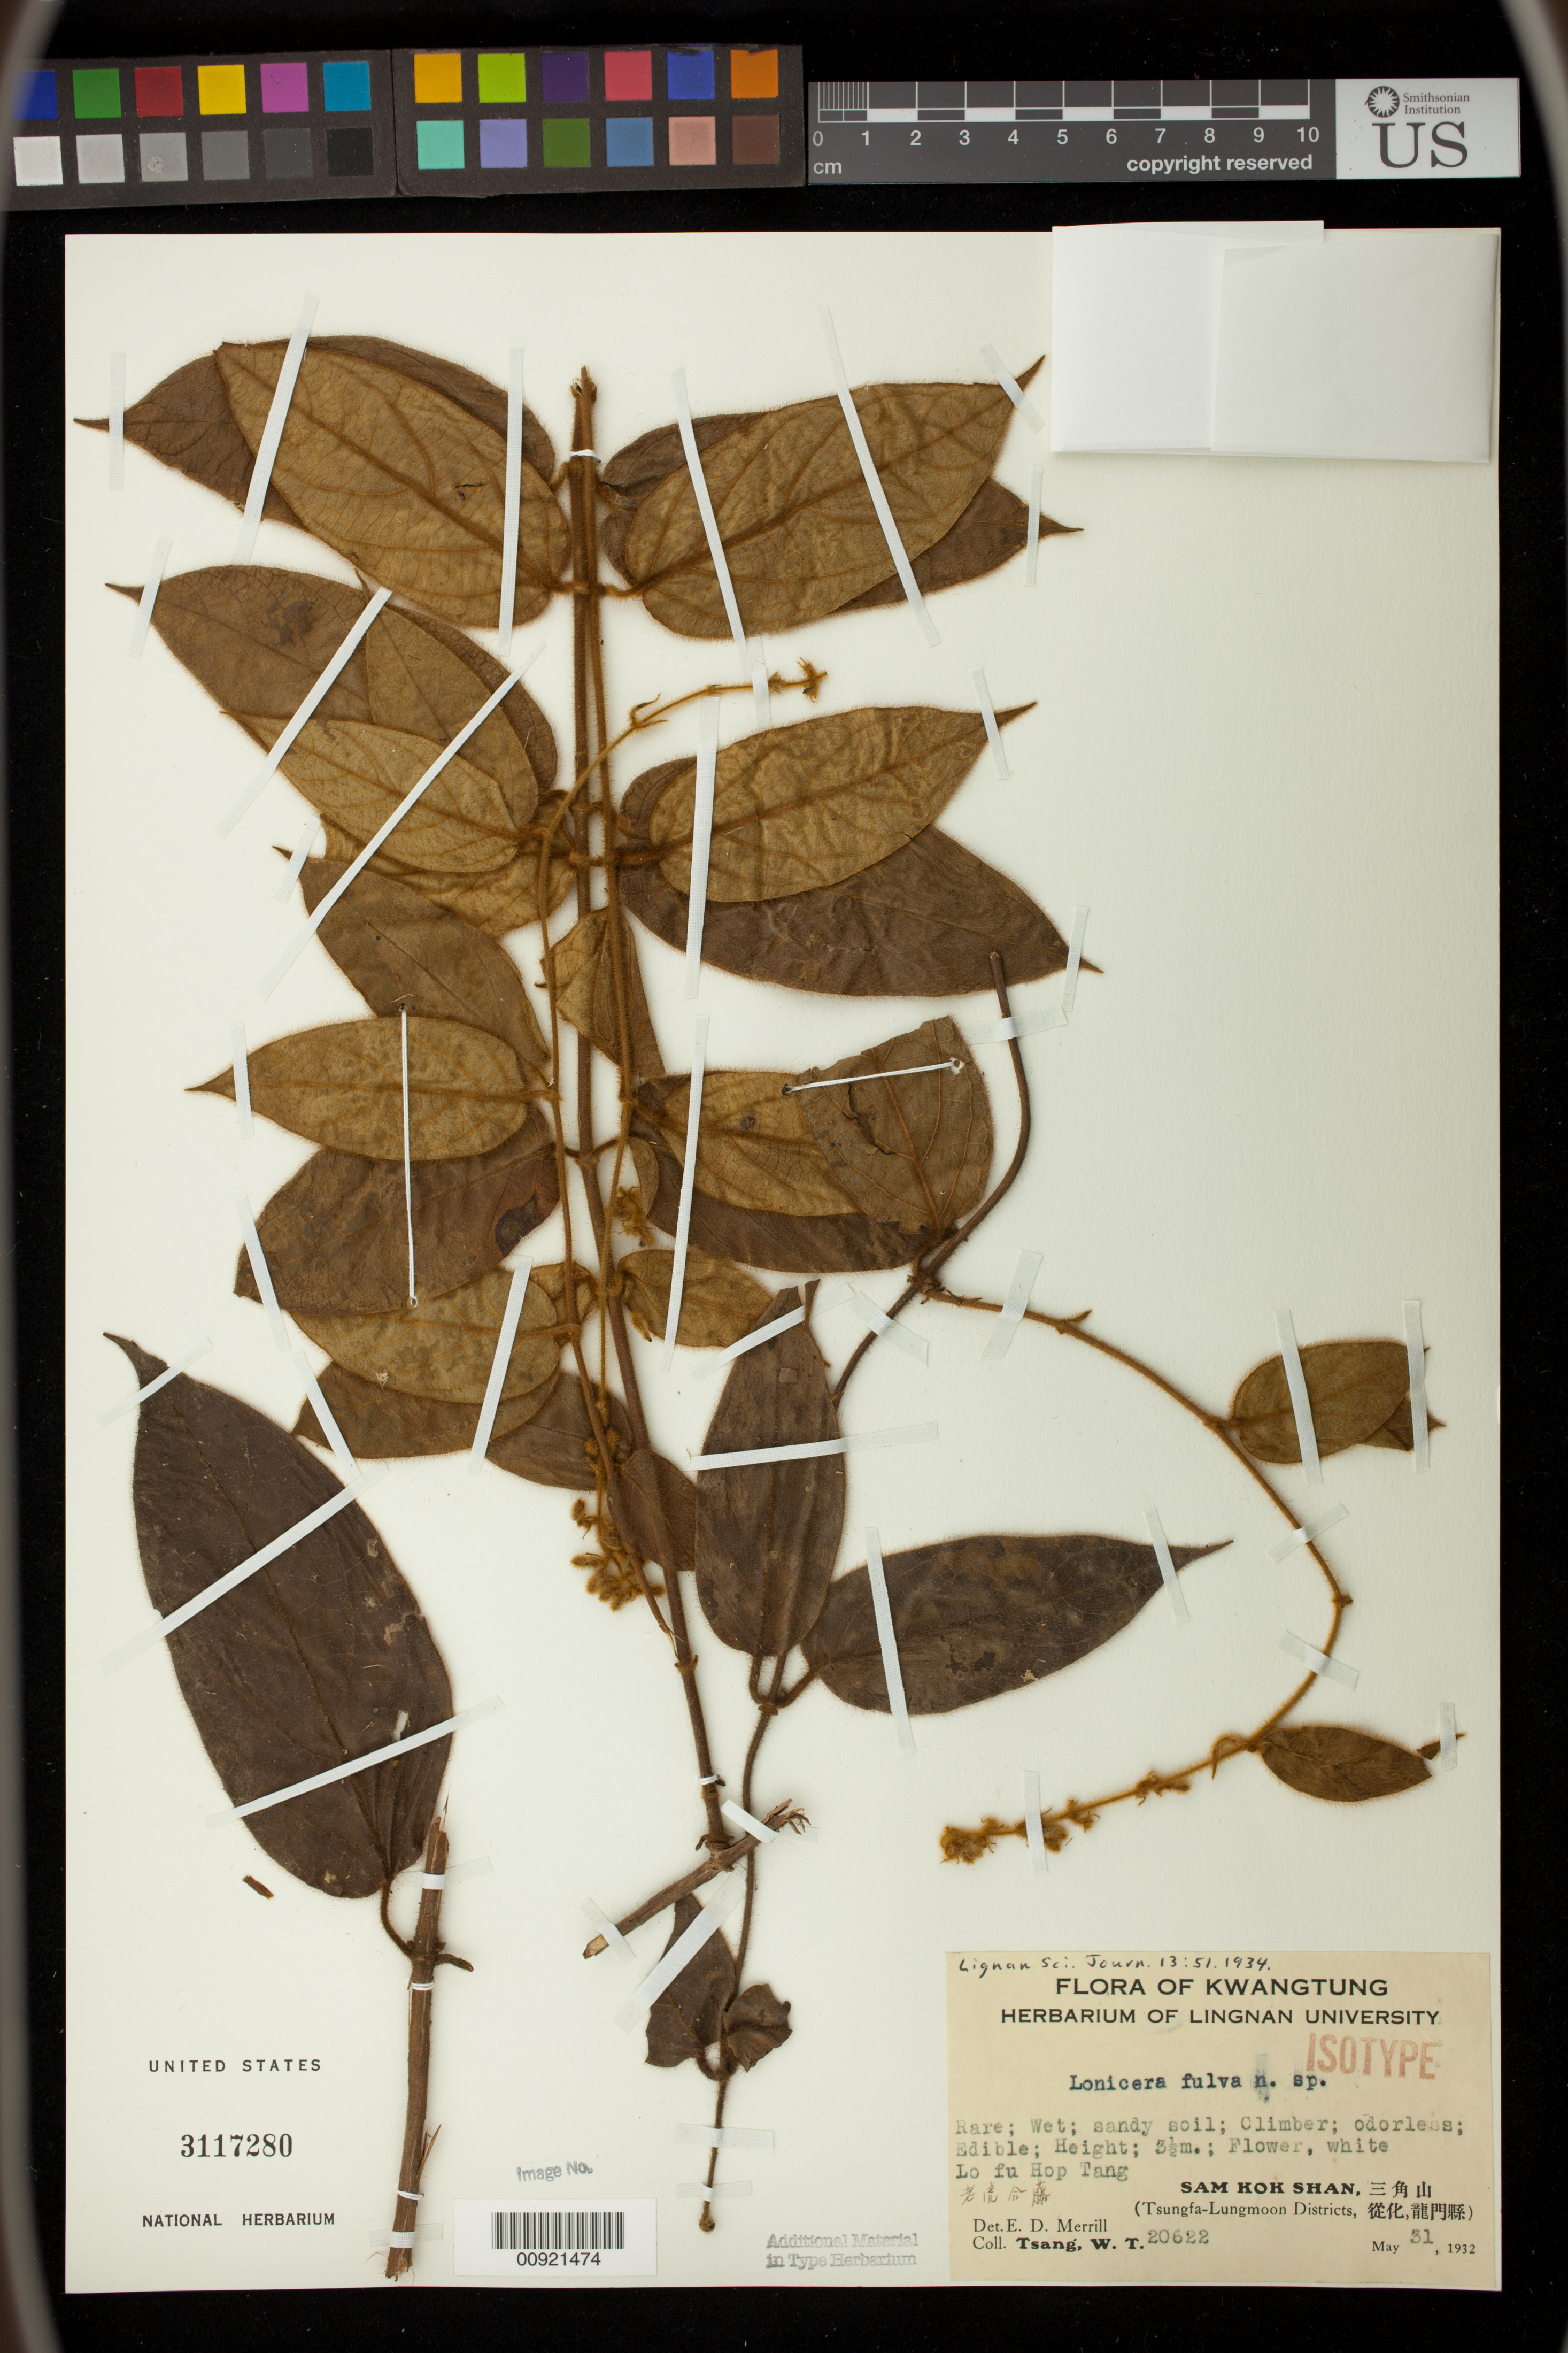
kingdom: Plantae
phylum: Tracheophyta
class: Magnoliopsida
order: Dipsacales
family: Caprifoliaceae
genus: Lonicera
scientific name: Lonicera fulva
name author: Merr.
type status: Isotype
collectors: W. T. Tsang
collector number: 20622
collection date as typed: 31 May 1932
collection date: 1932-05-31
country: China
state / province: Guangdong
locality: Sam Kok Shan.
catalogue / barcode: US 3117280